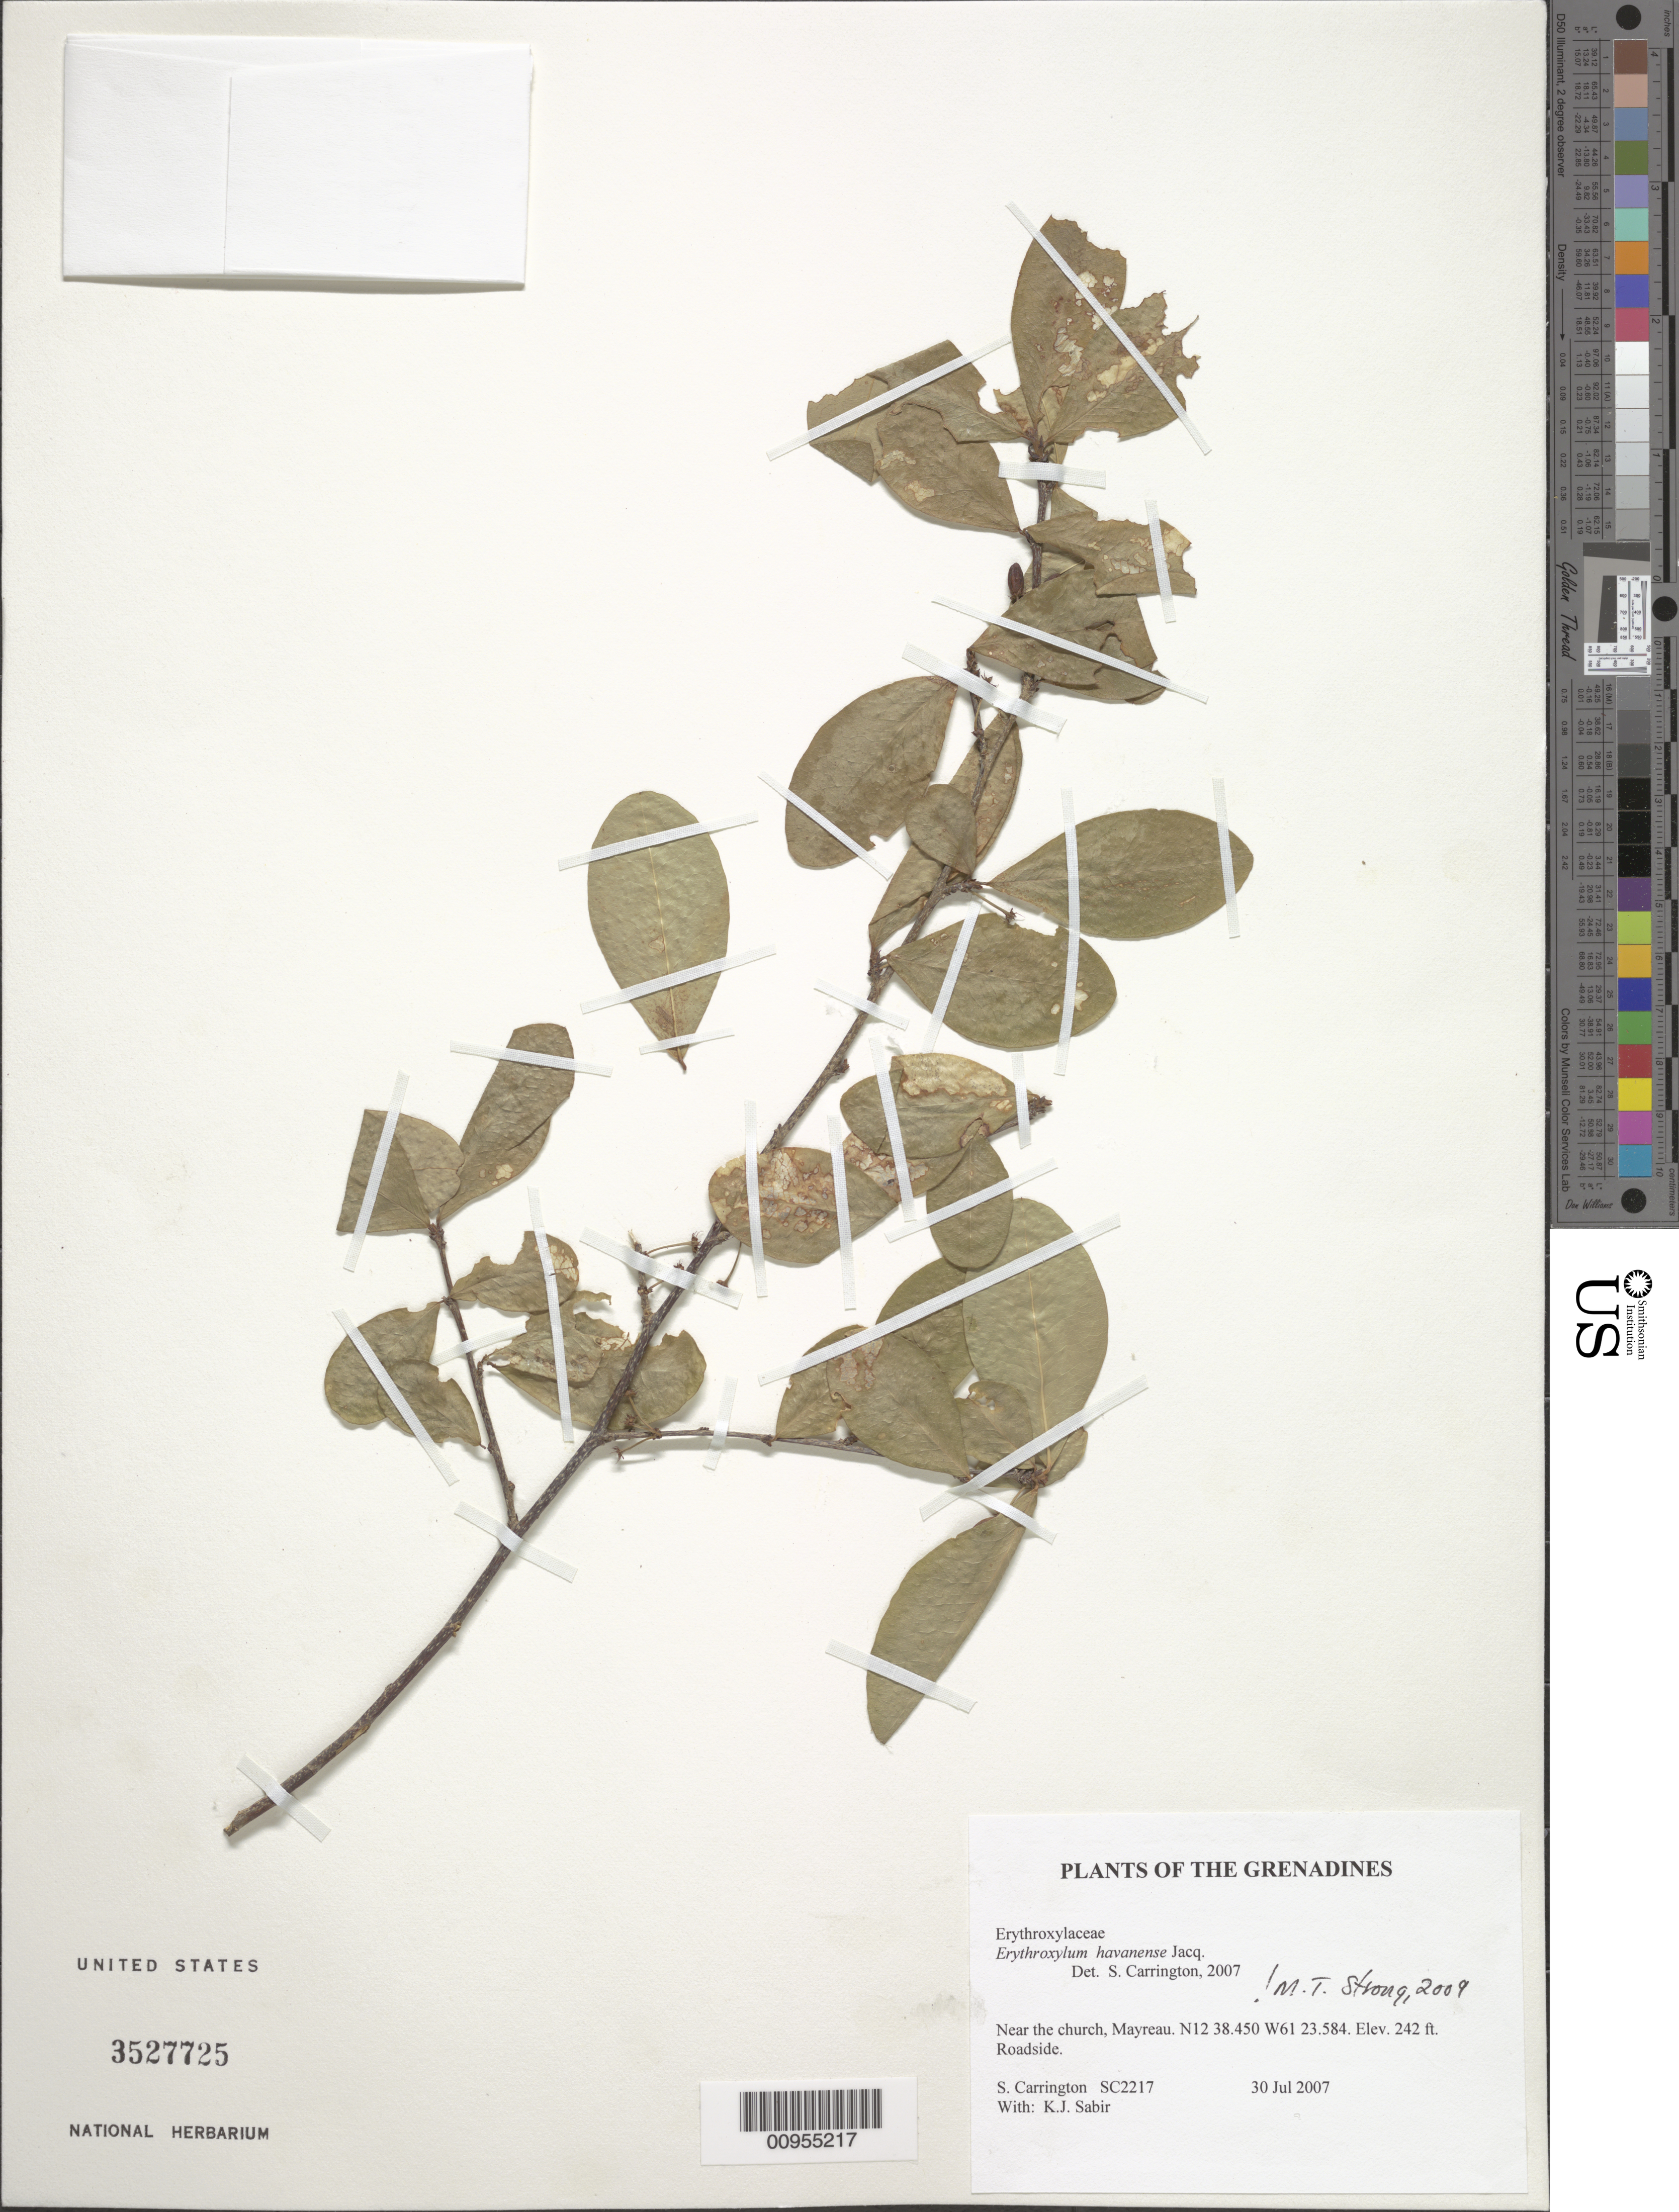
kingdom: Plantae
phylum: Tracheophyta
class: Magnoliopsida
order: Malpighiales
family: Erythroxylaceae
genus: Erythroxylum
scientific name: Erythroxylum havanense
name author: Jacq.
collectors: C. M. S. Carrington & K. Sabir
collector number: SC 2217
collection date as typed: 30 Jul 2007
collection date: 2007-07-30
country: St. Vincent - Grenadines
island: Mayreau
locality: near the church, Mayreau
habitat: roadside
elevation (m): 74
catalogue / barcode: US 3527725